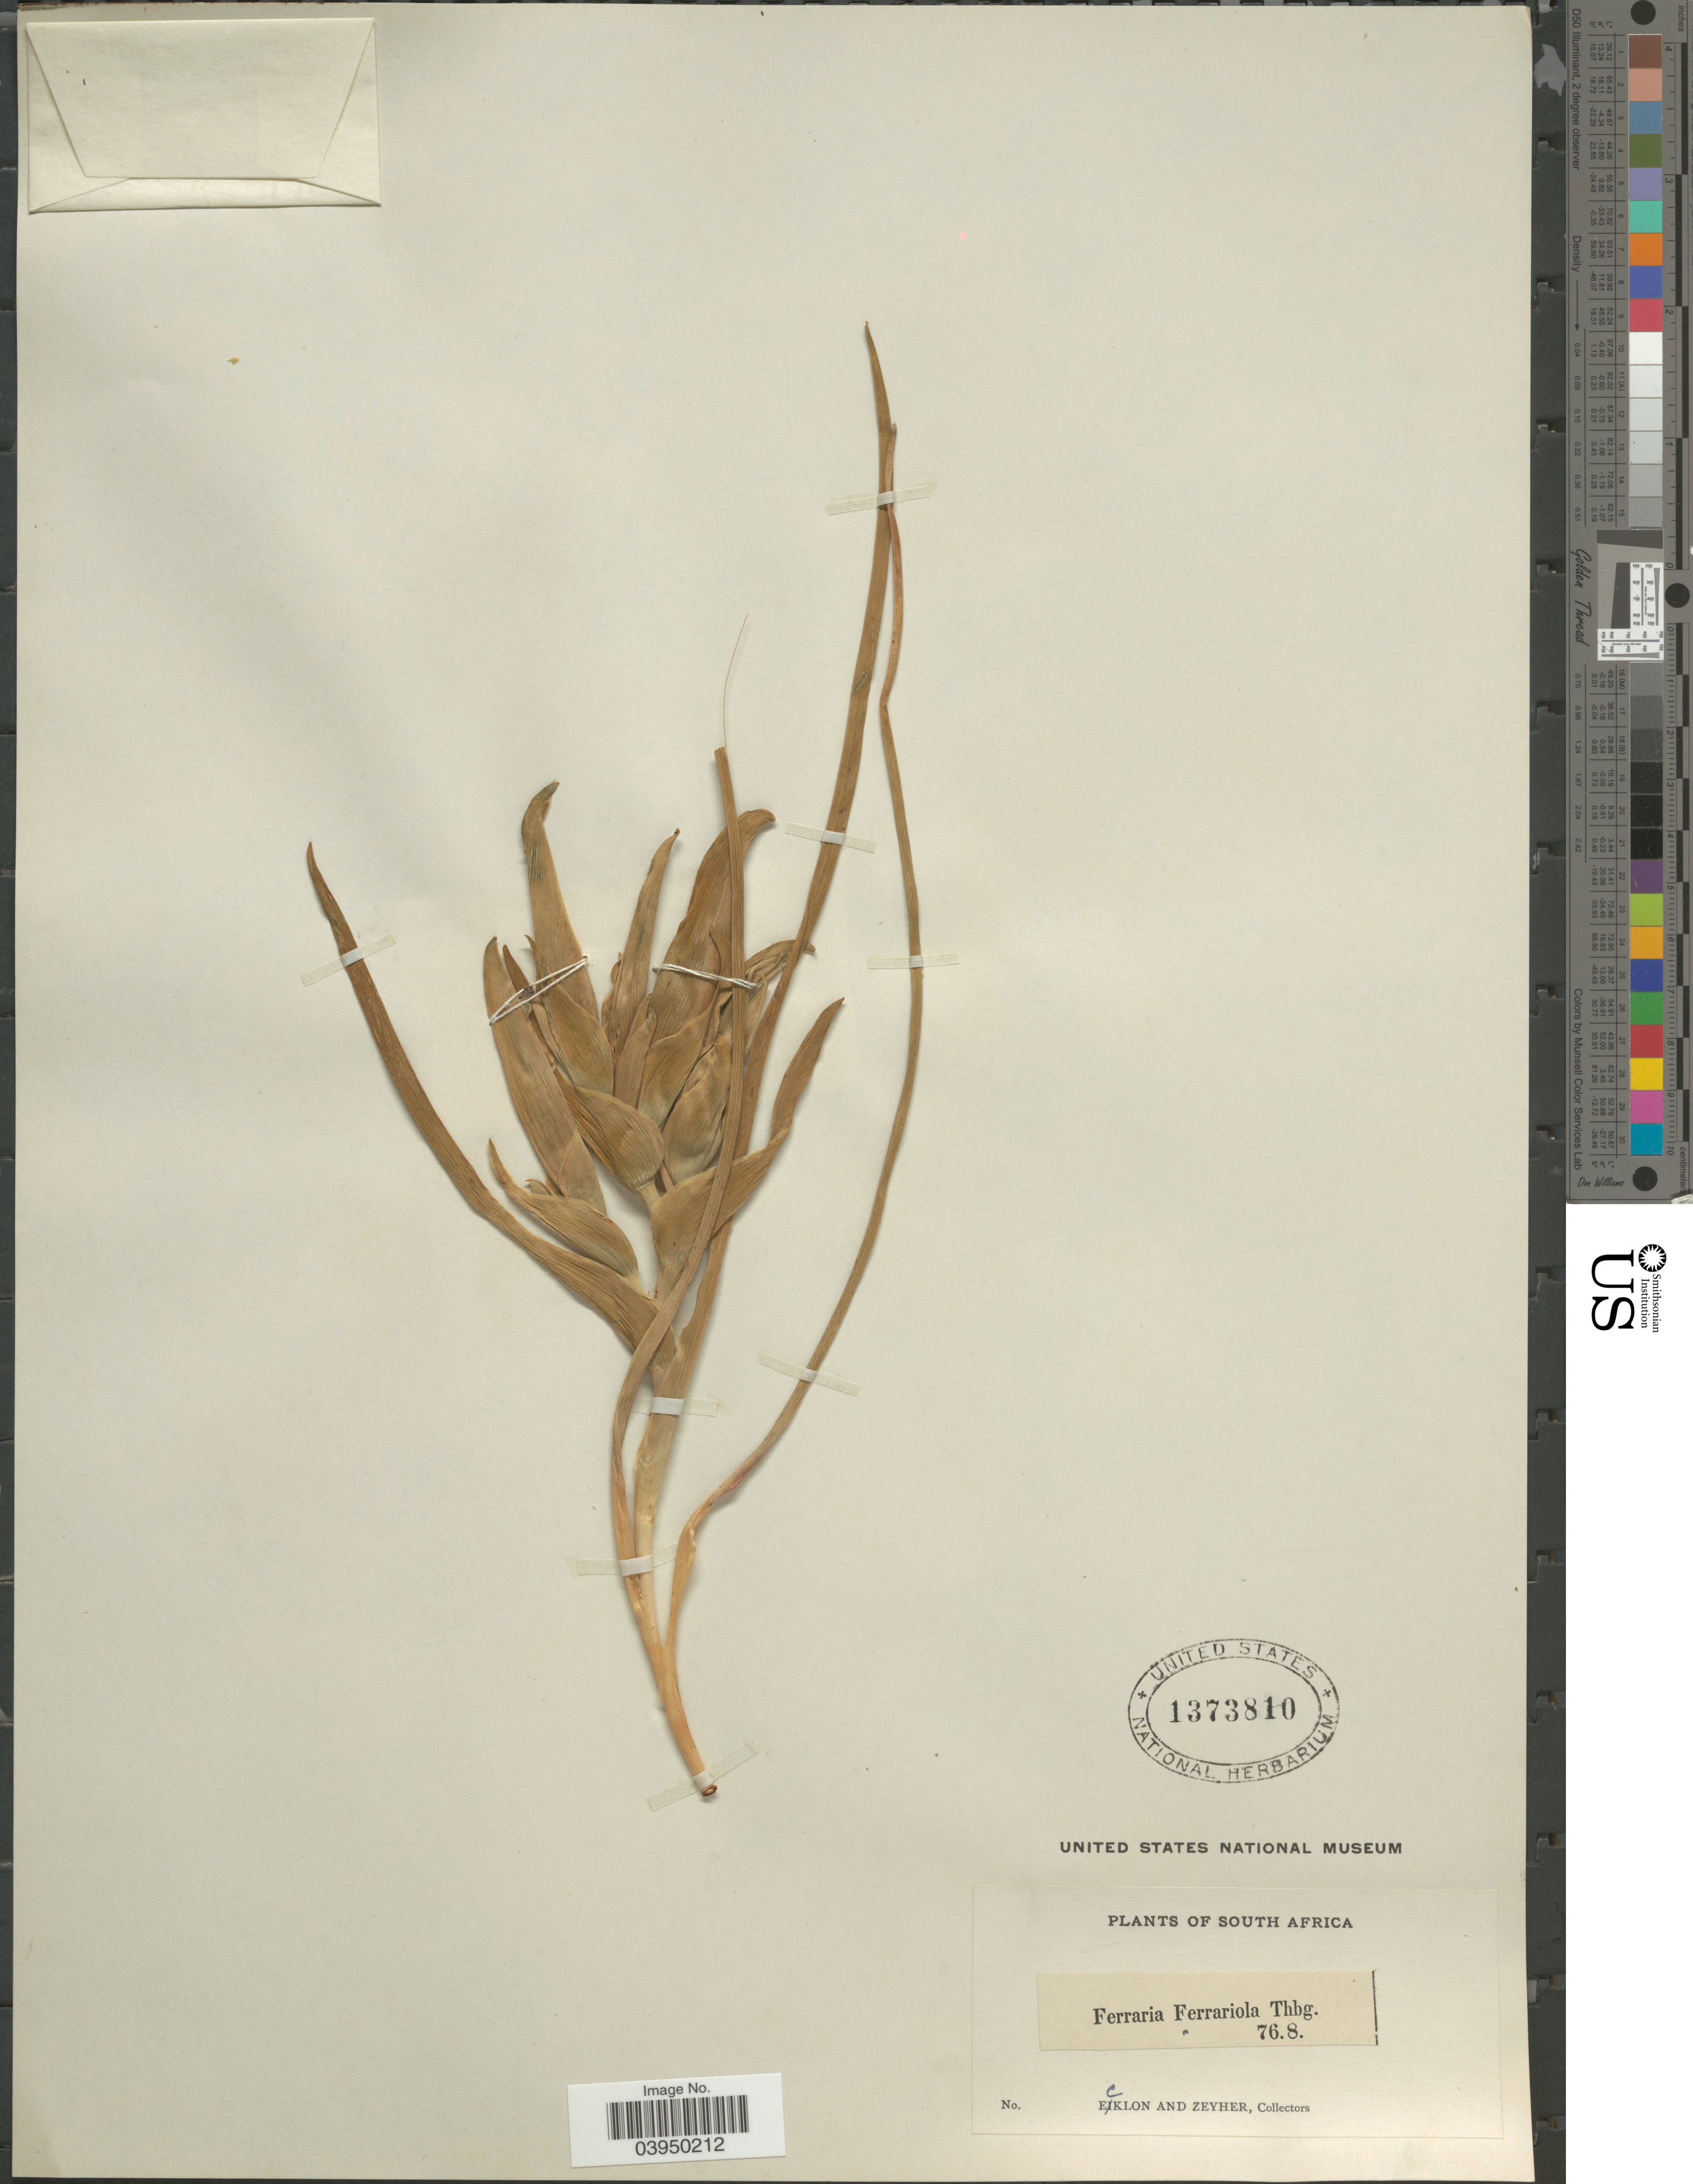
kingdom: Plantae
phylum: Tracheophyta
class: Liliopsida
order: Asparagales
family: Iridaceae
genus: Ferraria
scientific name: Ferraria ferrariola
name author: (Jacq.) Willd.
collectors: -. Ecklon & -. Zeyher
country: South Africa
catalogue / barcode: US 1373810